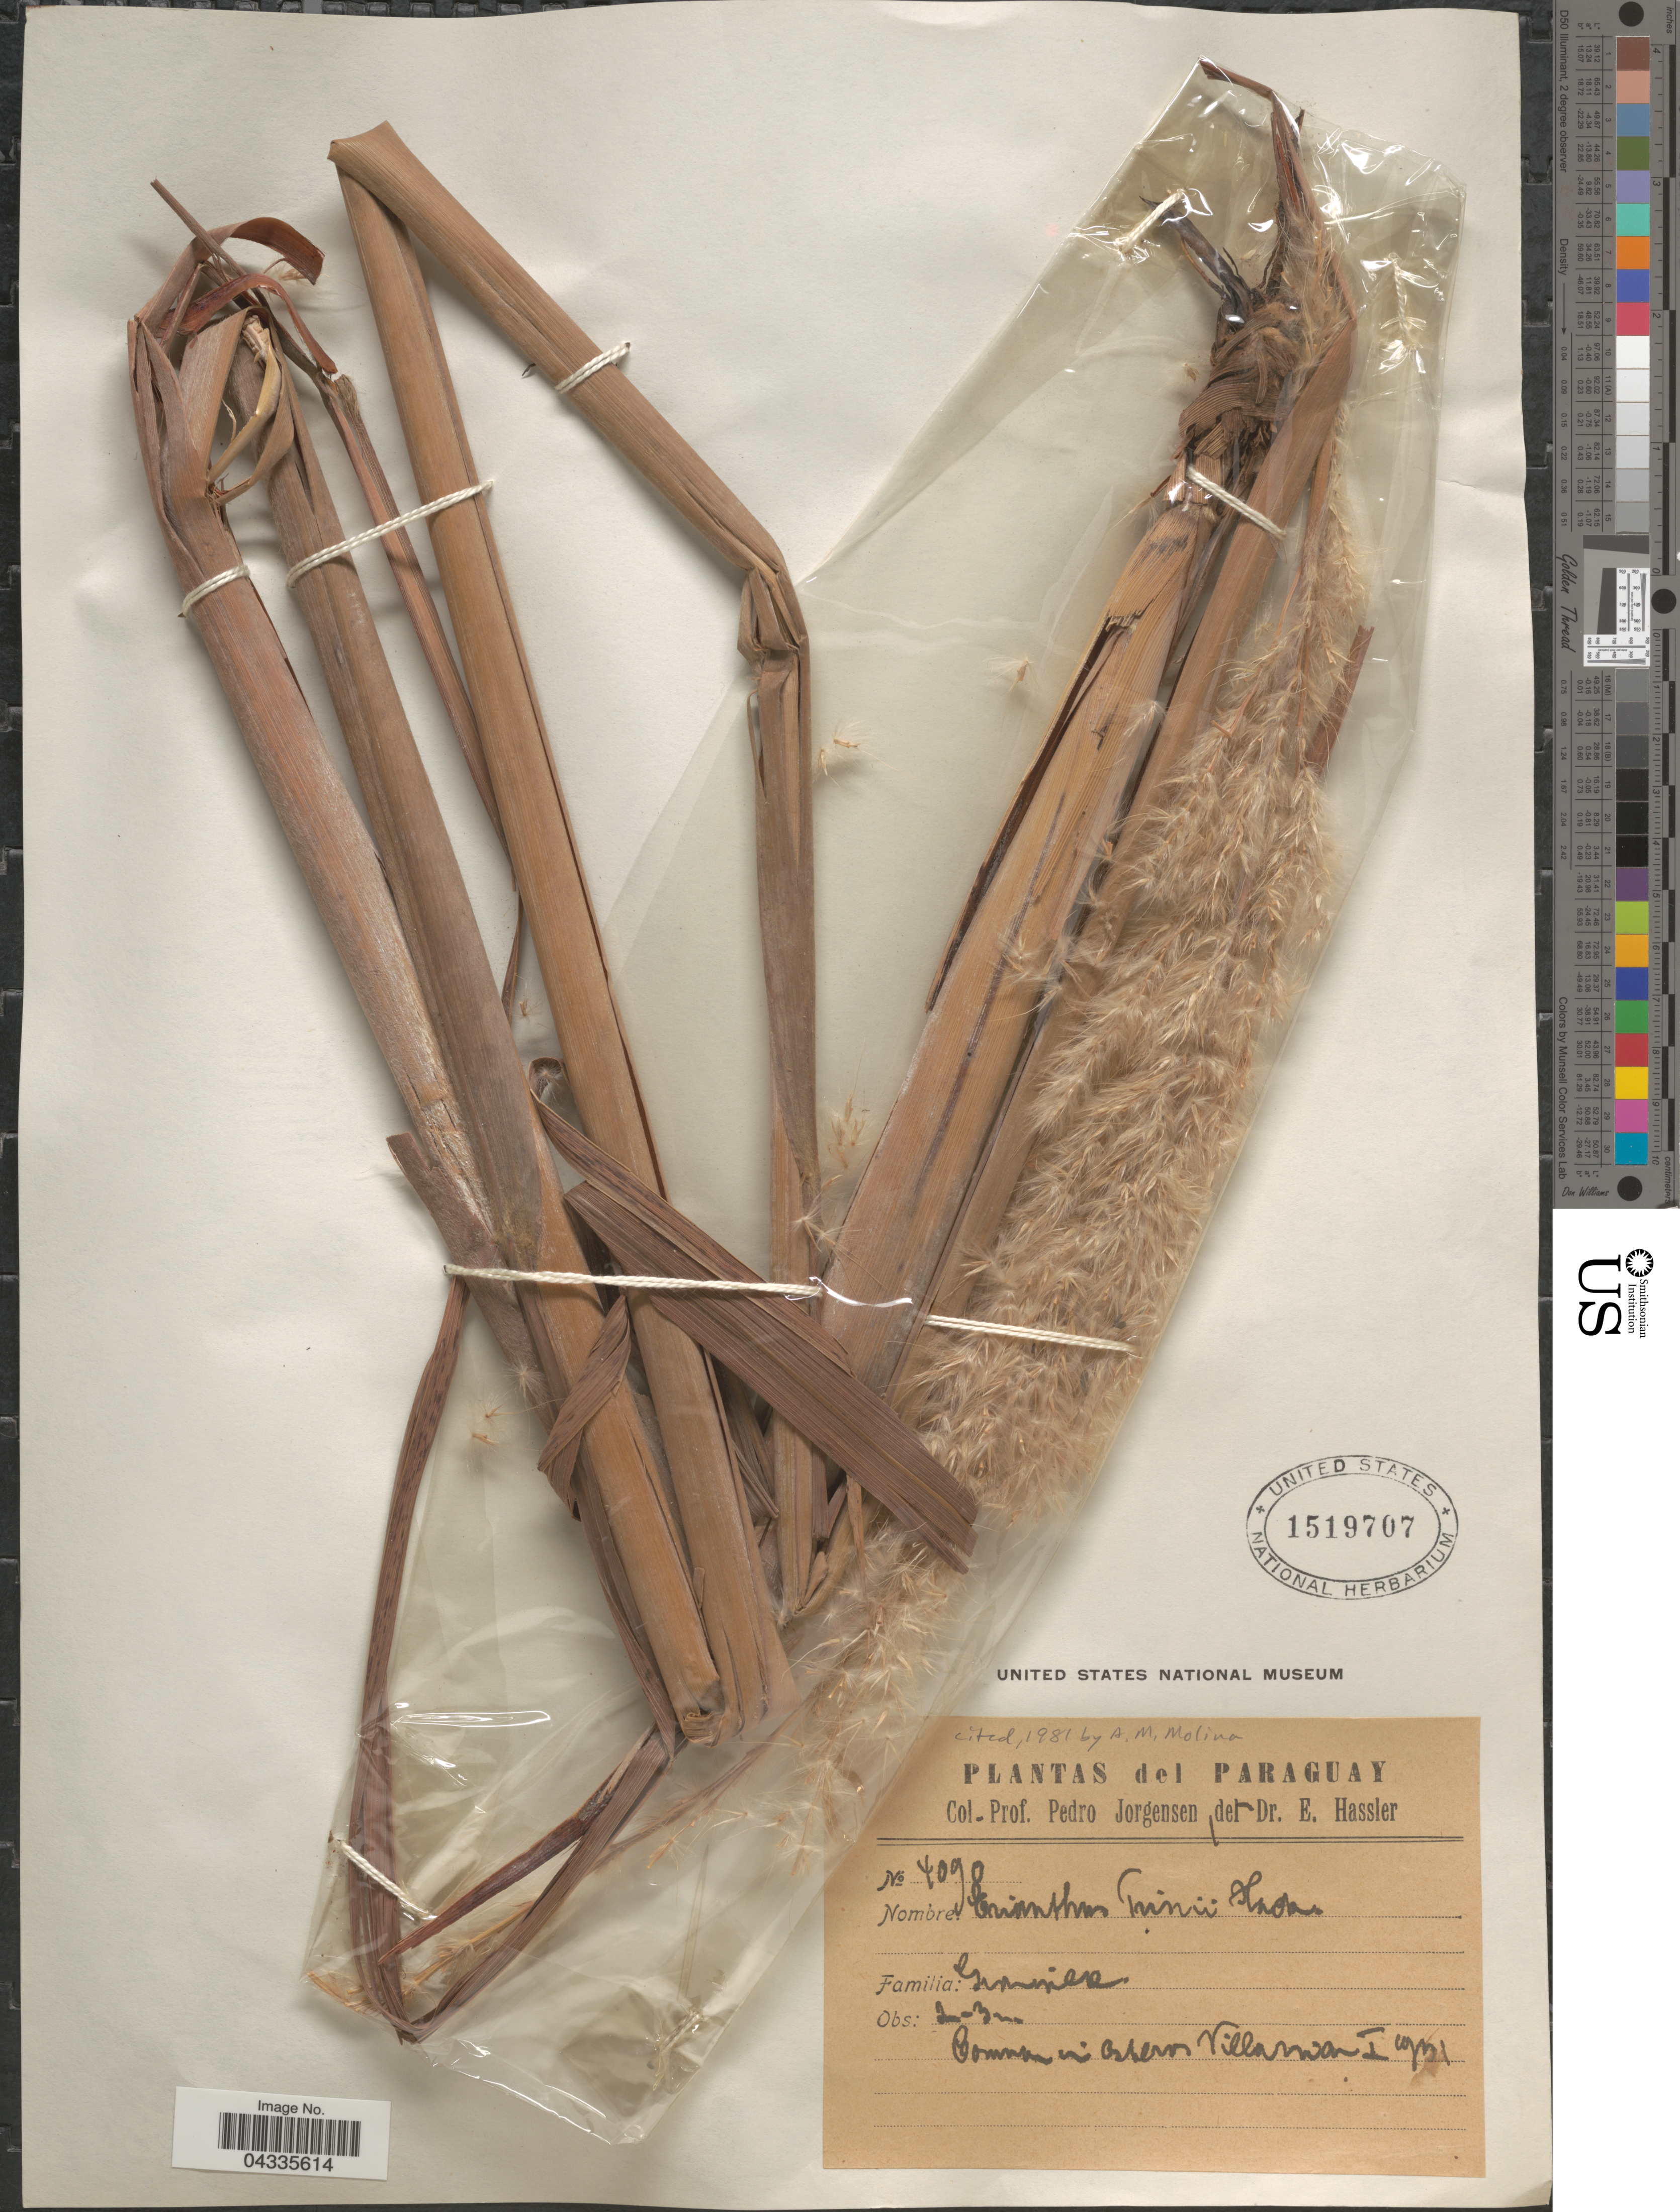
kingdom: Plantae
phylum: Tracheophyta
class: Liliopsida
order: Poales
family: Poaceae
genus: Erianthus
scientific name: Erianthus trinii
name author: Hack.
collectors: P. Jörgensen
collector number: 4090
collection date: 1931-01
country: Paraguay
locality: Common in arenos Villarrica.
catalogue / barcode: US 1519707